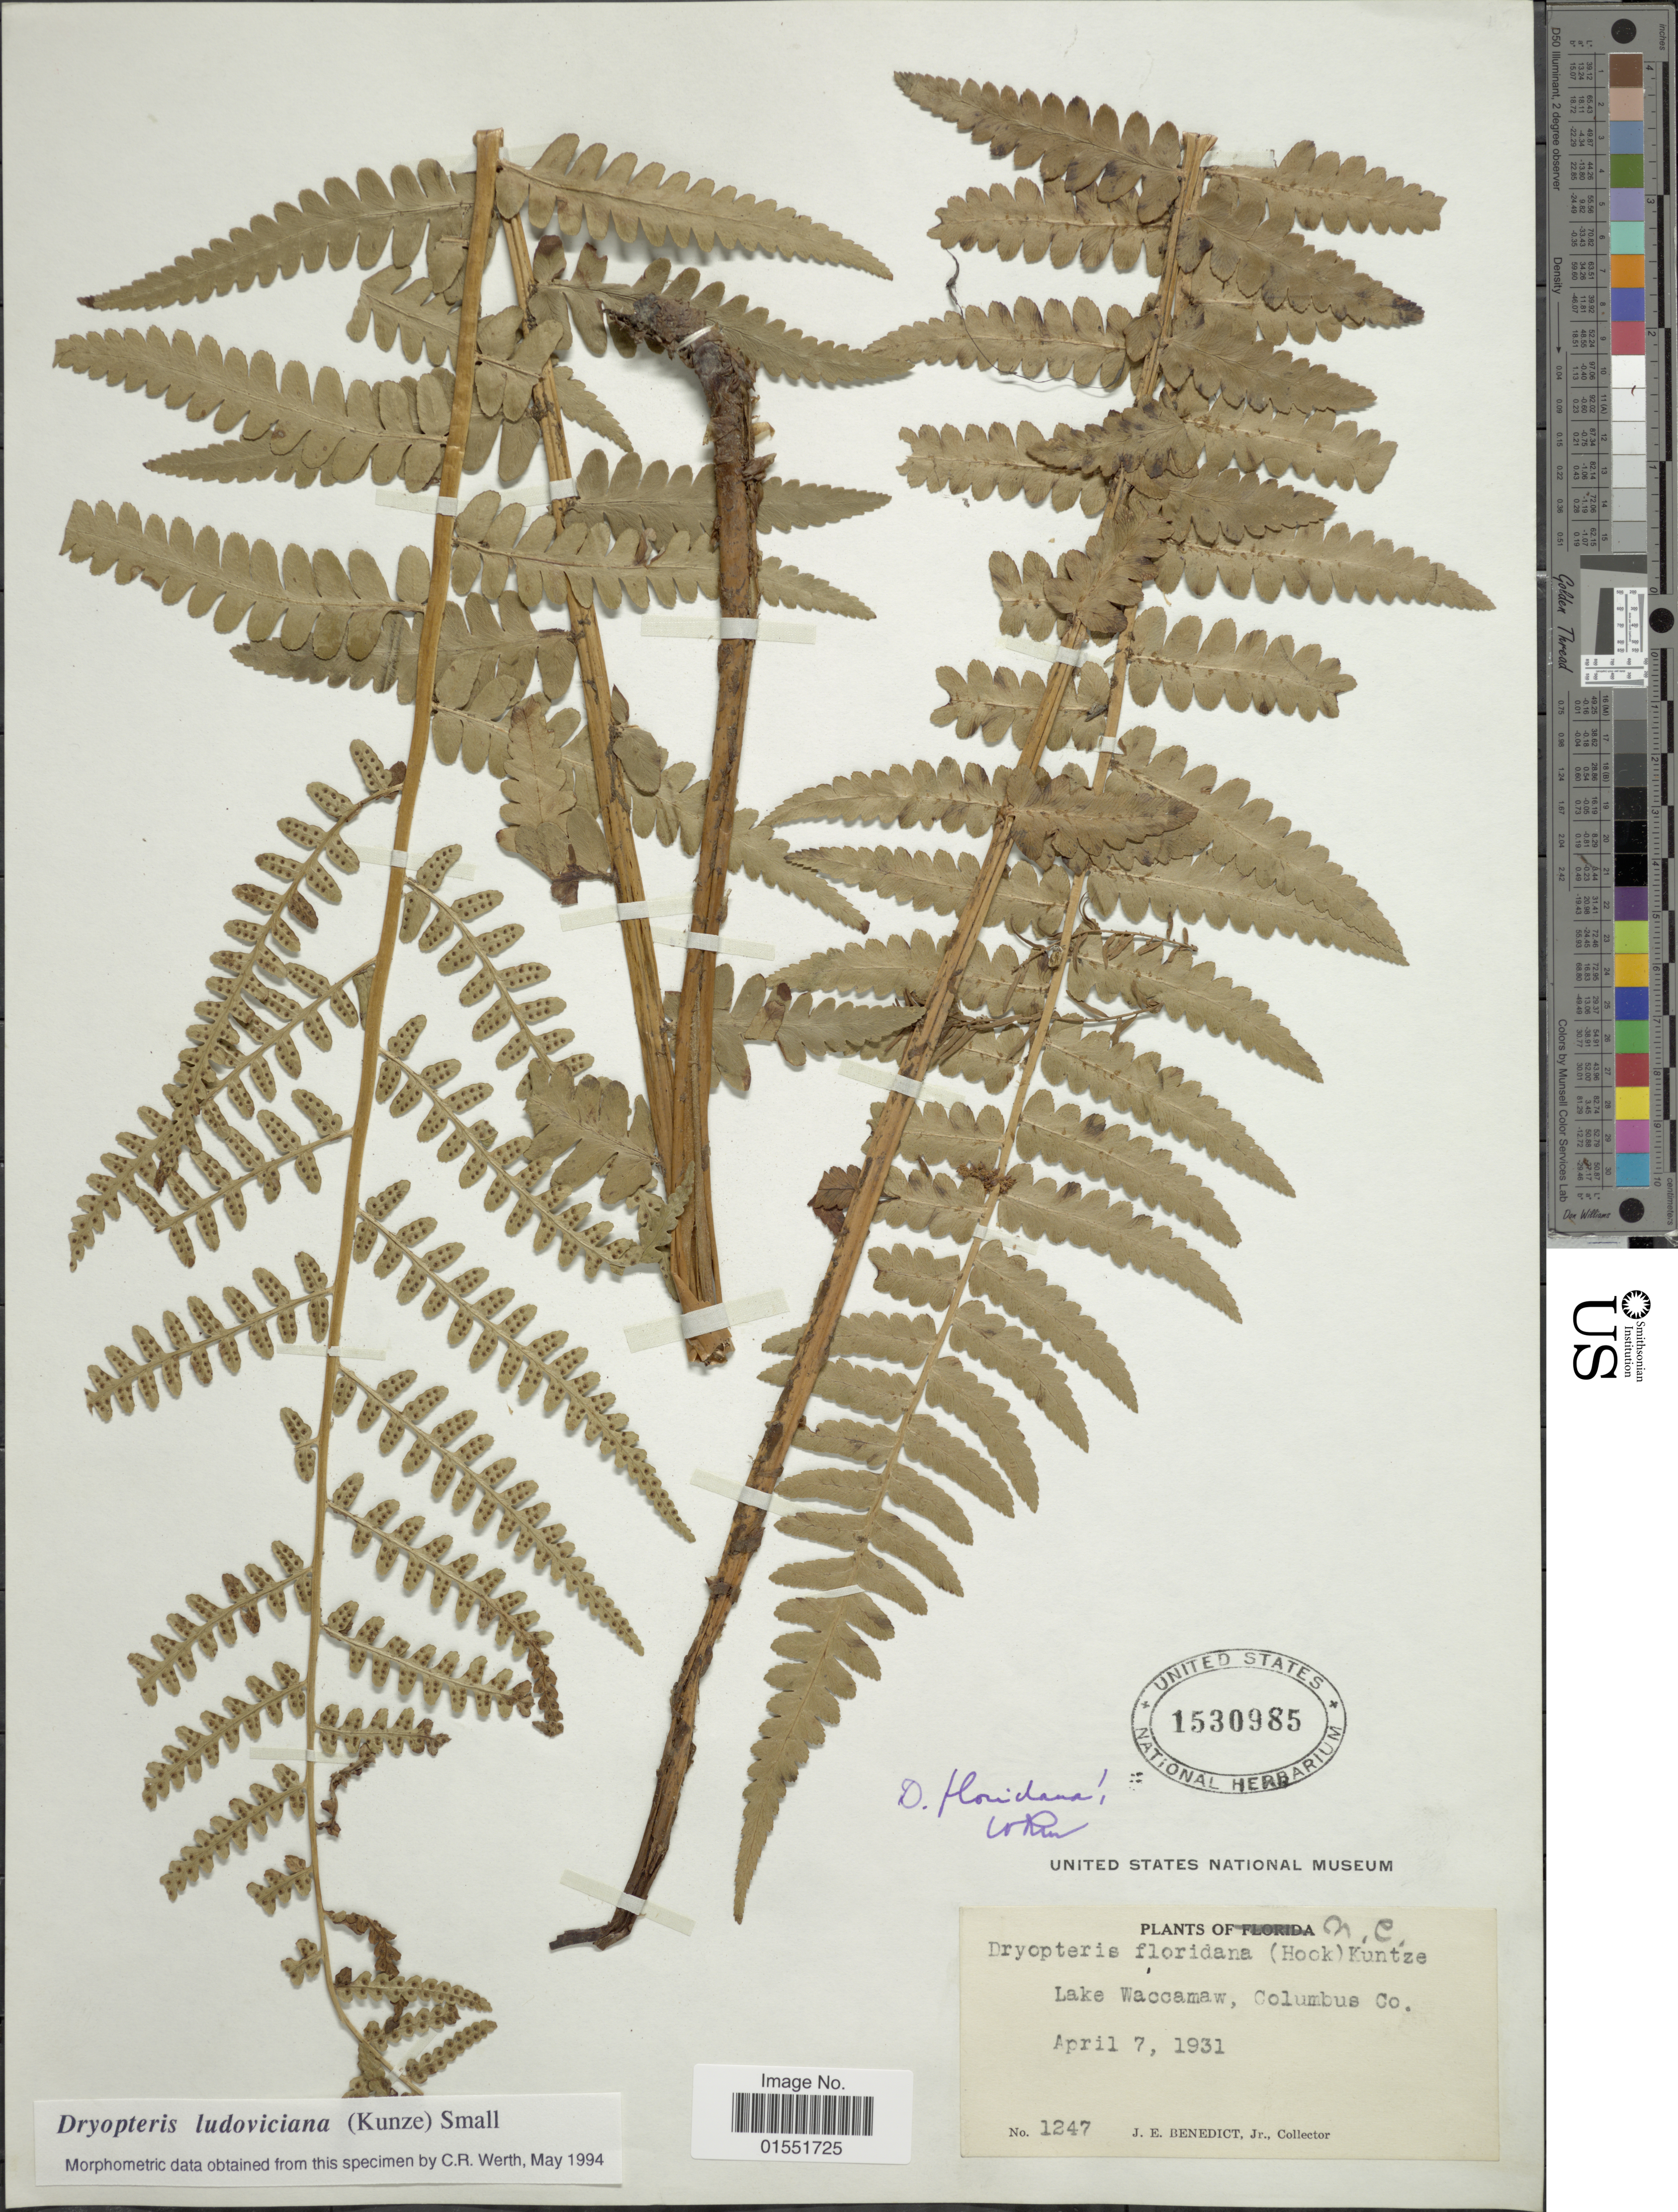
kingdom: Plantae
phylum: Tracheophyta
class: Polypodiopsida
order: Polypodiales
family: Dryopteridaceae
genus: Dryopteris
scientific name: Dryopteris ludoviciana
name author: (Kunze) Small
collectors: J. Benedict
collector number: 1247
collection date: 1931-04-07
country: United States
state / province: North Carolina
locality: N.C. Lake Waccamaw, Columbus Co.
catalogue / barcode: US 1530985